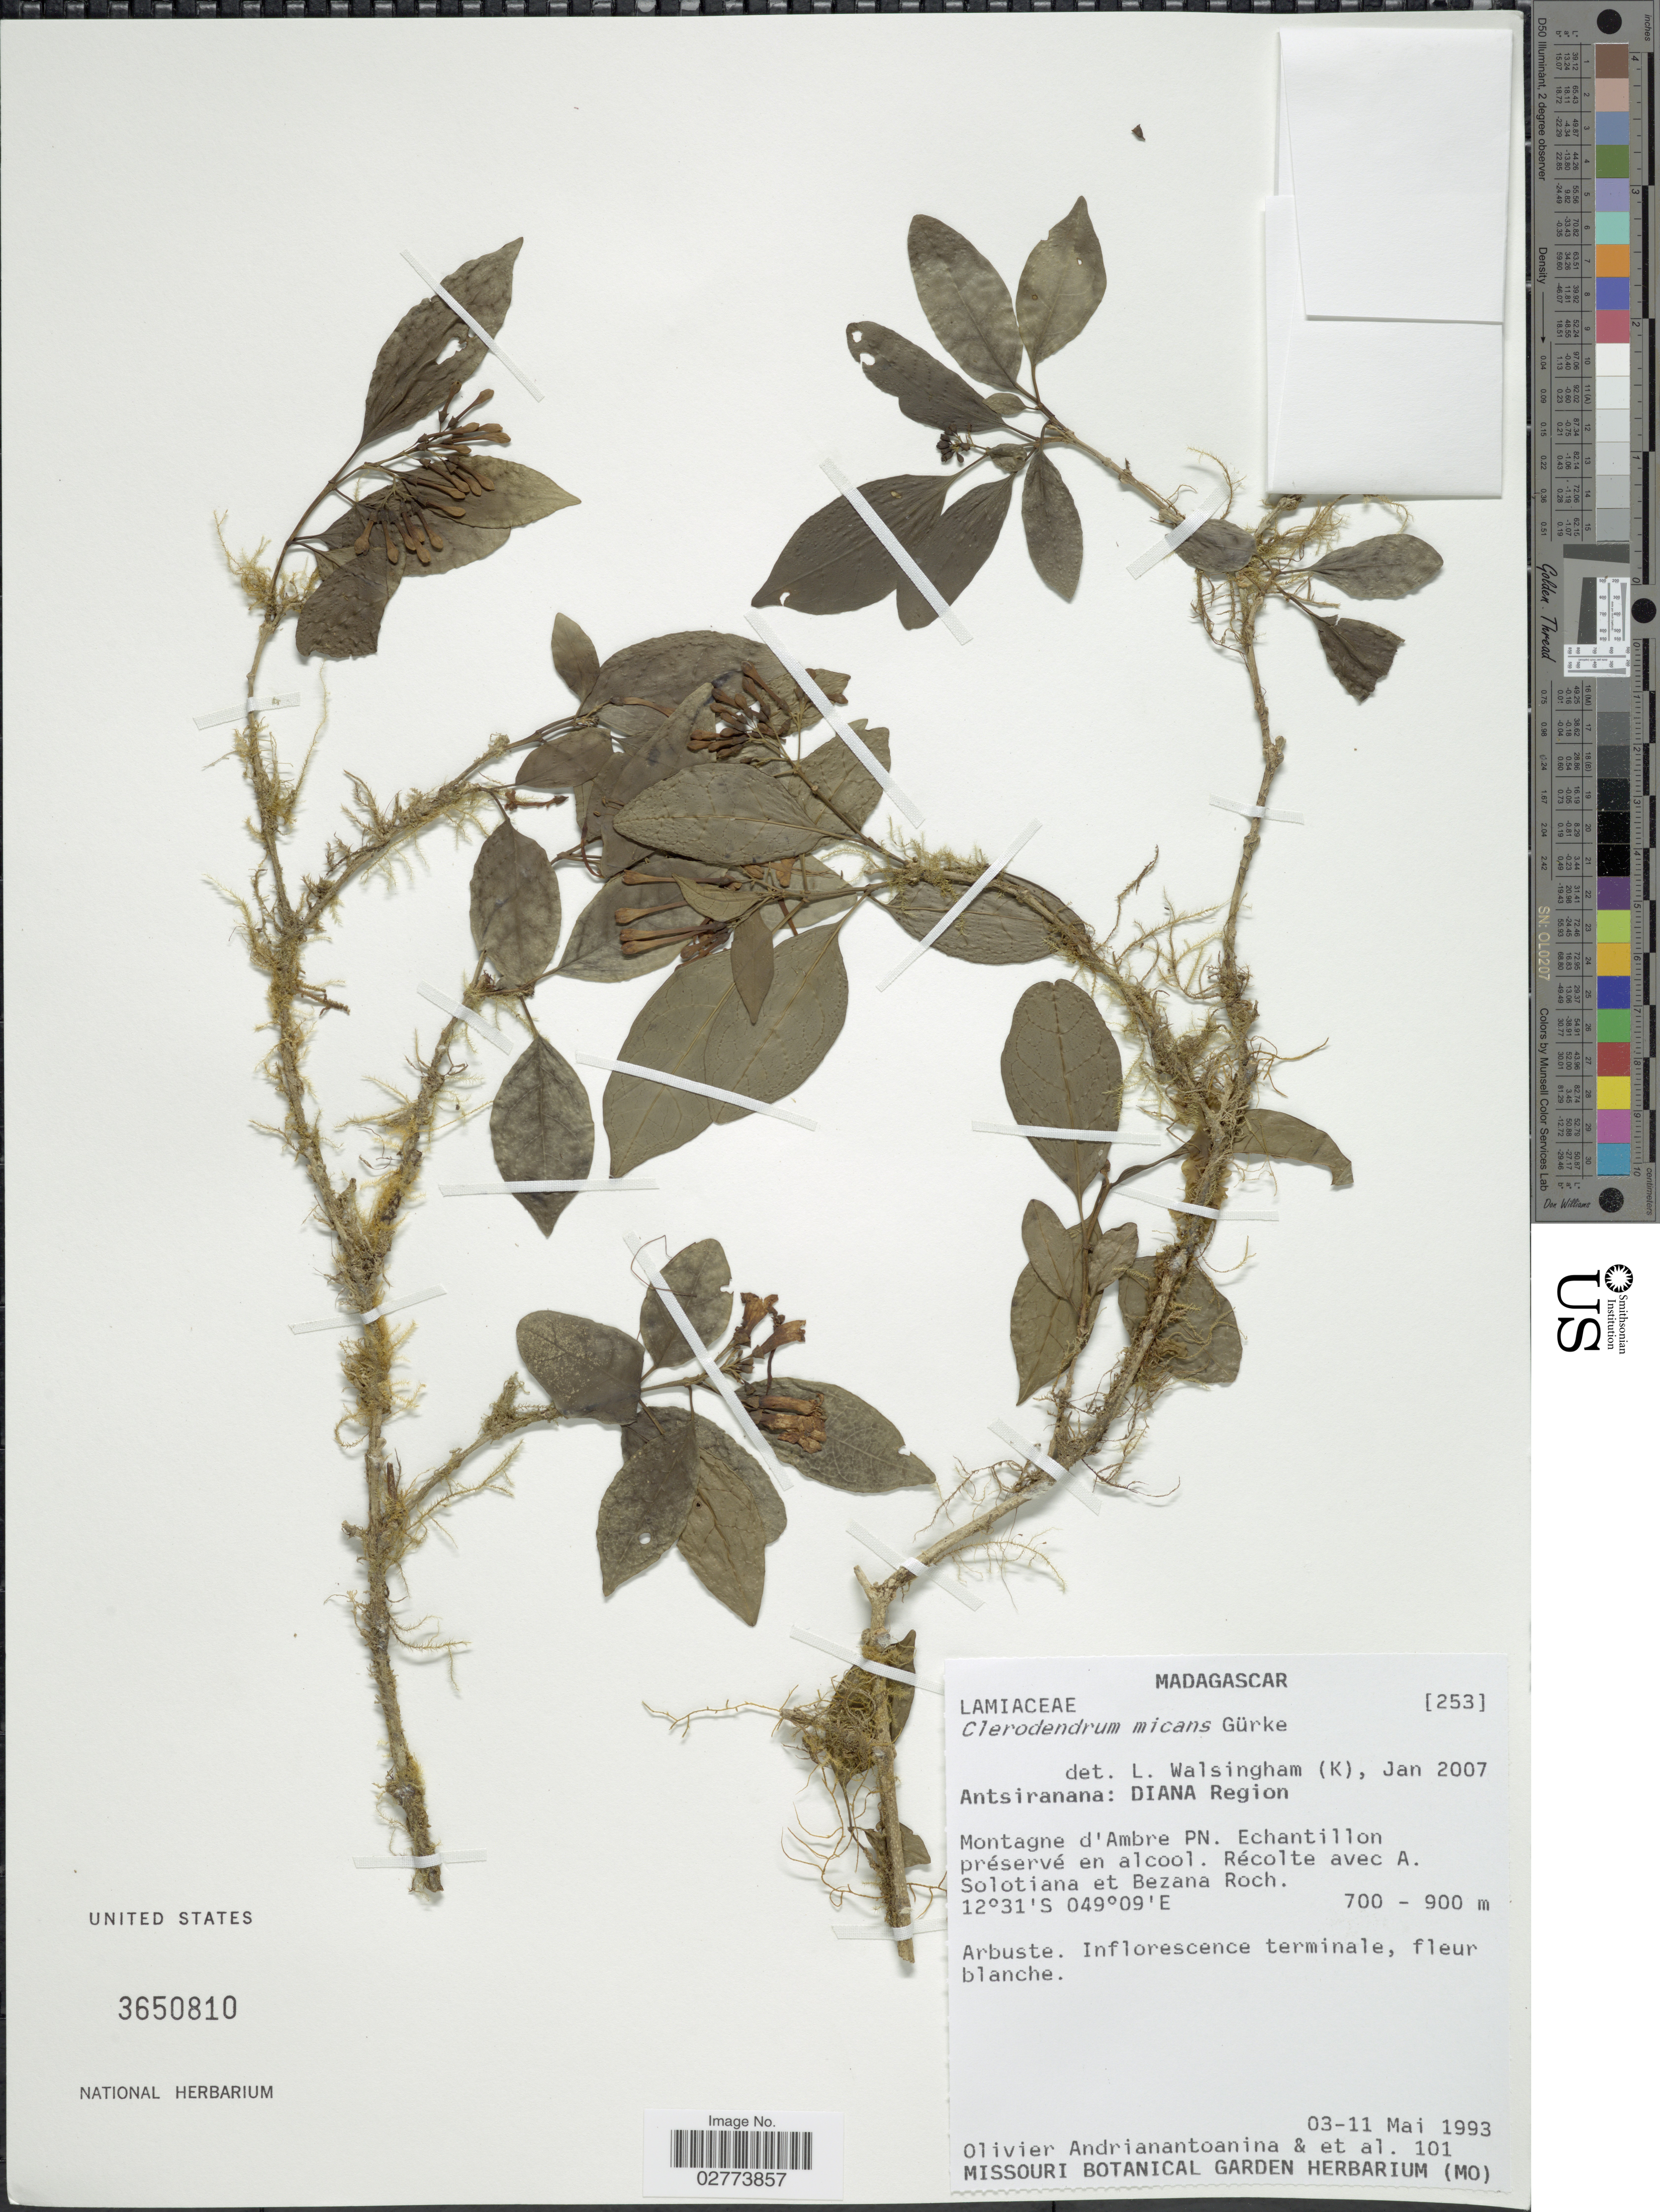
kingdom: Plantae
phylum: Tracheophyta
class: Magnoliopsida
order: Lamiales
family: Lamiaceae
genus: Clerodendrum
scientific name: Clerodendrum micans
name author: Gürke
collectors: O. Andrianantoanina, A. Solotiana & R. Bezana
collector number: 101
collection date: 1993-05-03/1993-05-11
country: Madagascar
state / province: Diana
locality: Diana Region. Montagne d'Ambre PN.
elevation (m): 700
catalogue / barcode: US 3650810